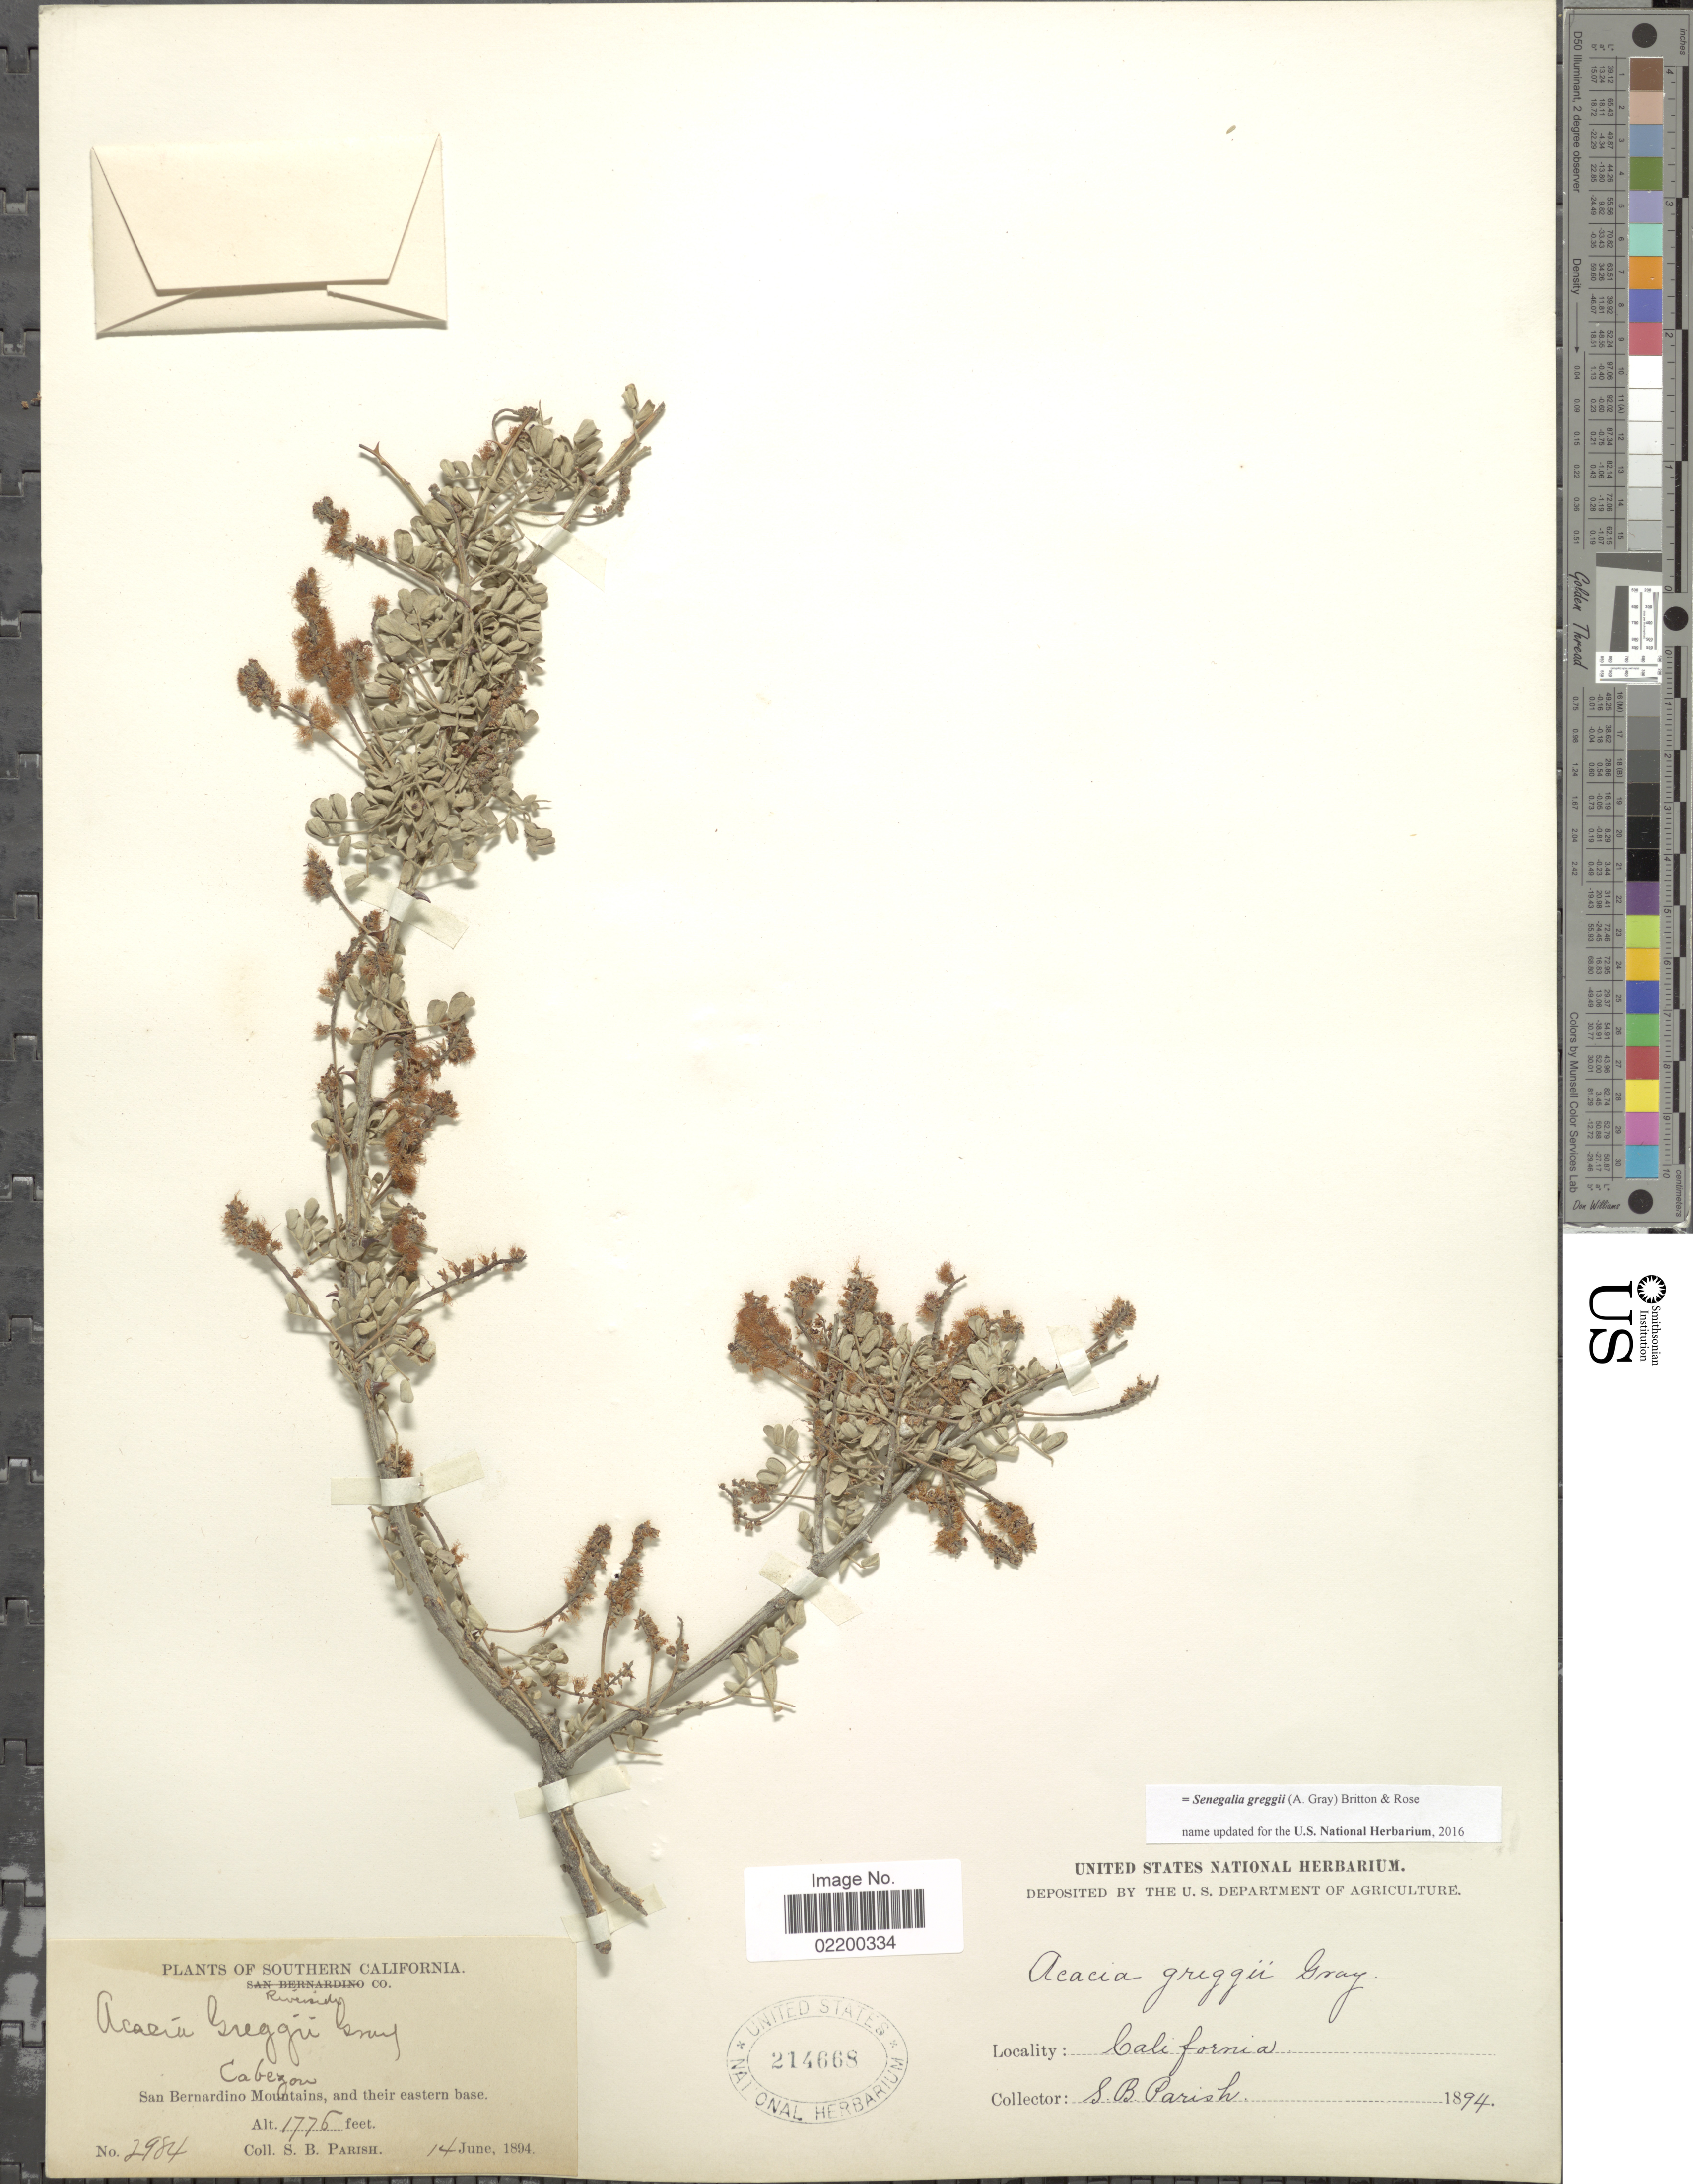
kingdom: Plantae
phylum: Tracheophyta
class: Magnoliopsida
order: Fabales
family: Fabaceae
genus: Senegalia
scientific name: Senegalia greggii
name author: (A. Gray) Britton & Rose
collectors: S. B. Parish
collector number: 2984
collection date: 1894-06-14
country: United States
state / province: California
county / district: San Bernardino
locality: Southern California, Riverside, Cabezon, San Bernardino Mountains, and their eastern base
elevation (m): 541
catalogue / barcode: US 214668